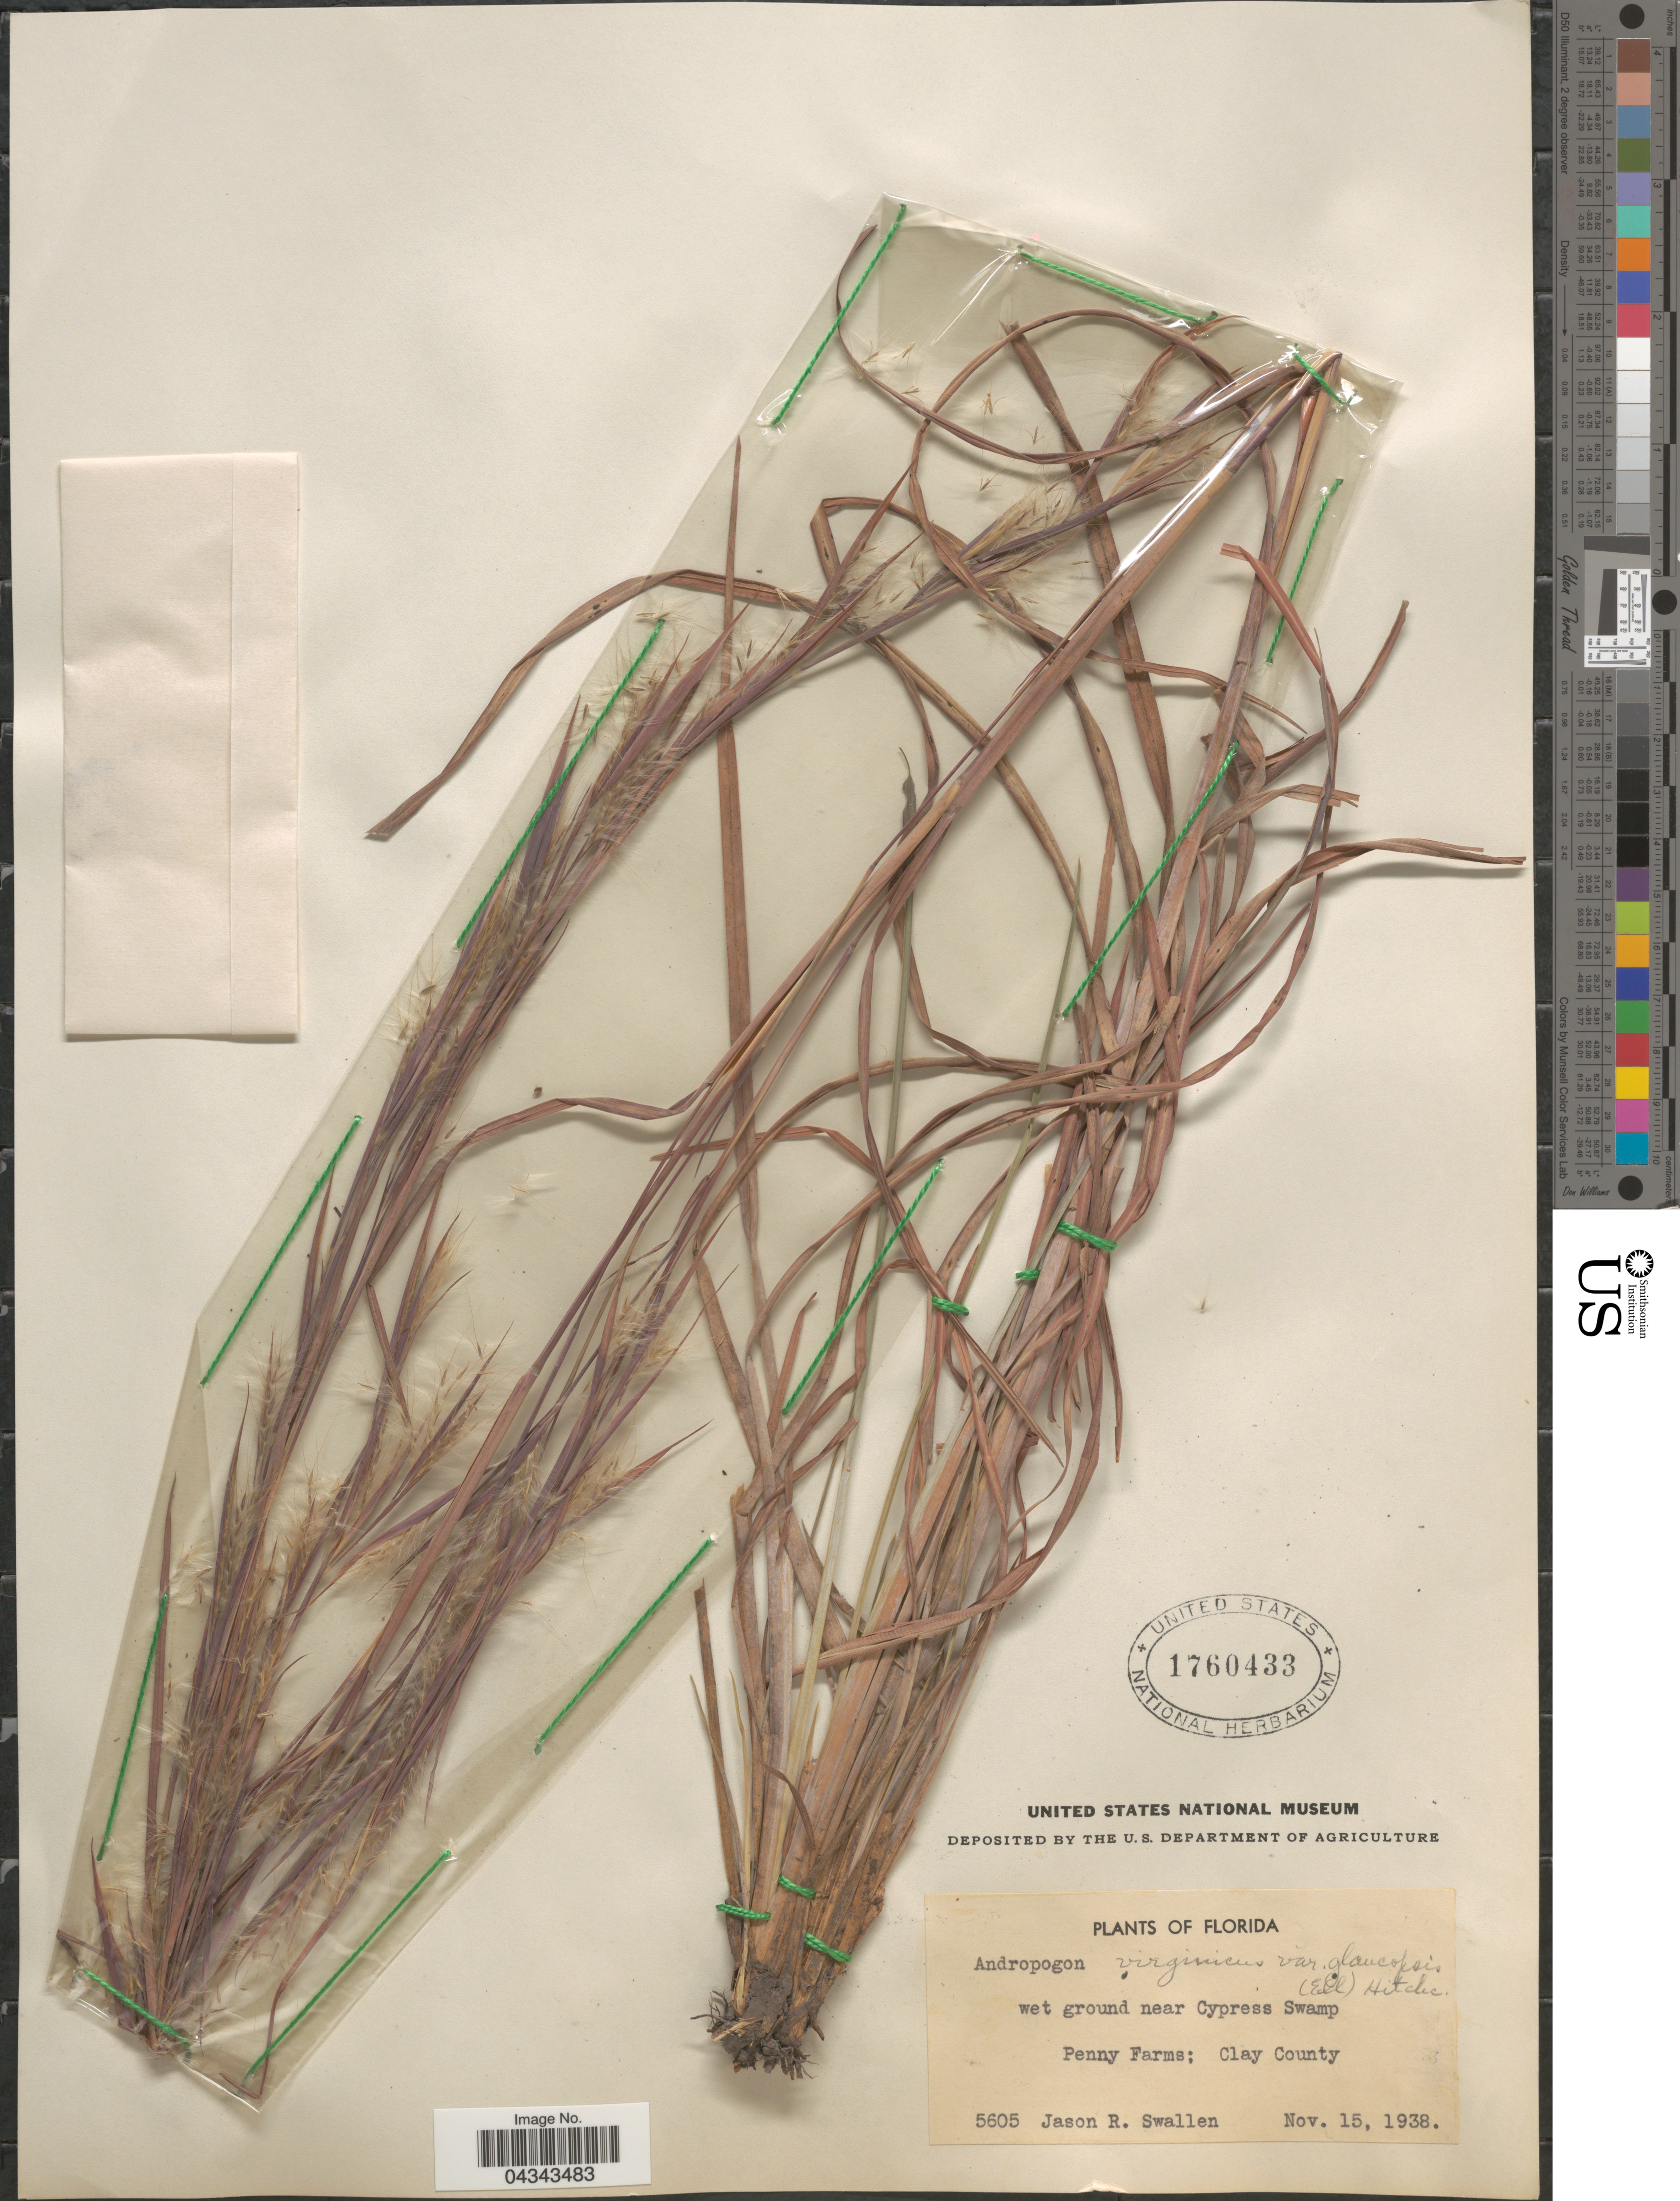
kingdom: Plantae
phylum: Tracheophyta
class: Liliopsida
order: Poales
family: Poaceae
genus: Andropogon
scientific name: Andropogon glomeratus var. glaucopsis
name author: C. Mohr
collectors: J. R. Swallen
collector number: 5605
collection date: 1938-11-15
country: United States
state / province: Florida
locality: Wet ground near Cypress Swamp. Penny Farms; Clay County.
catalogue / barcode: US 1760433